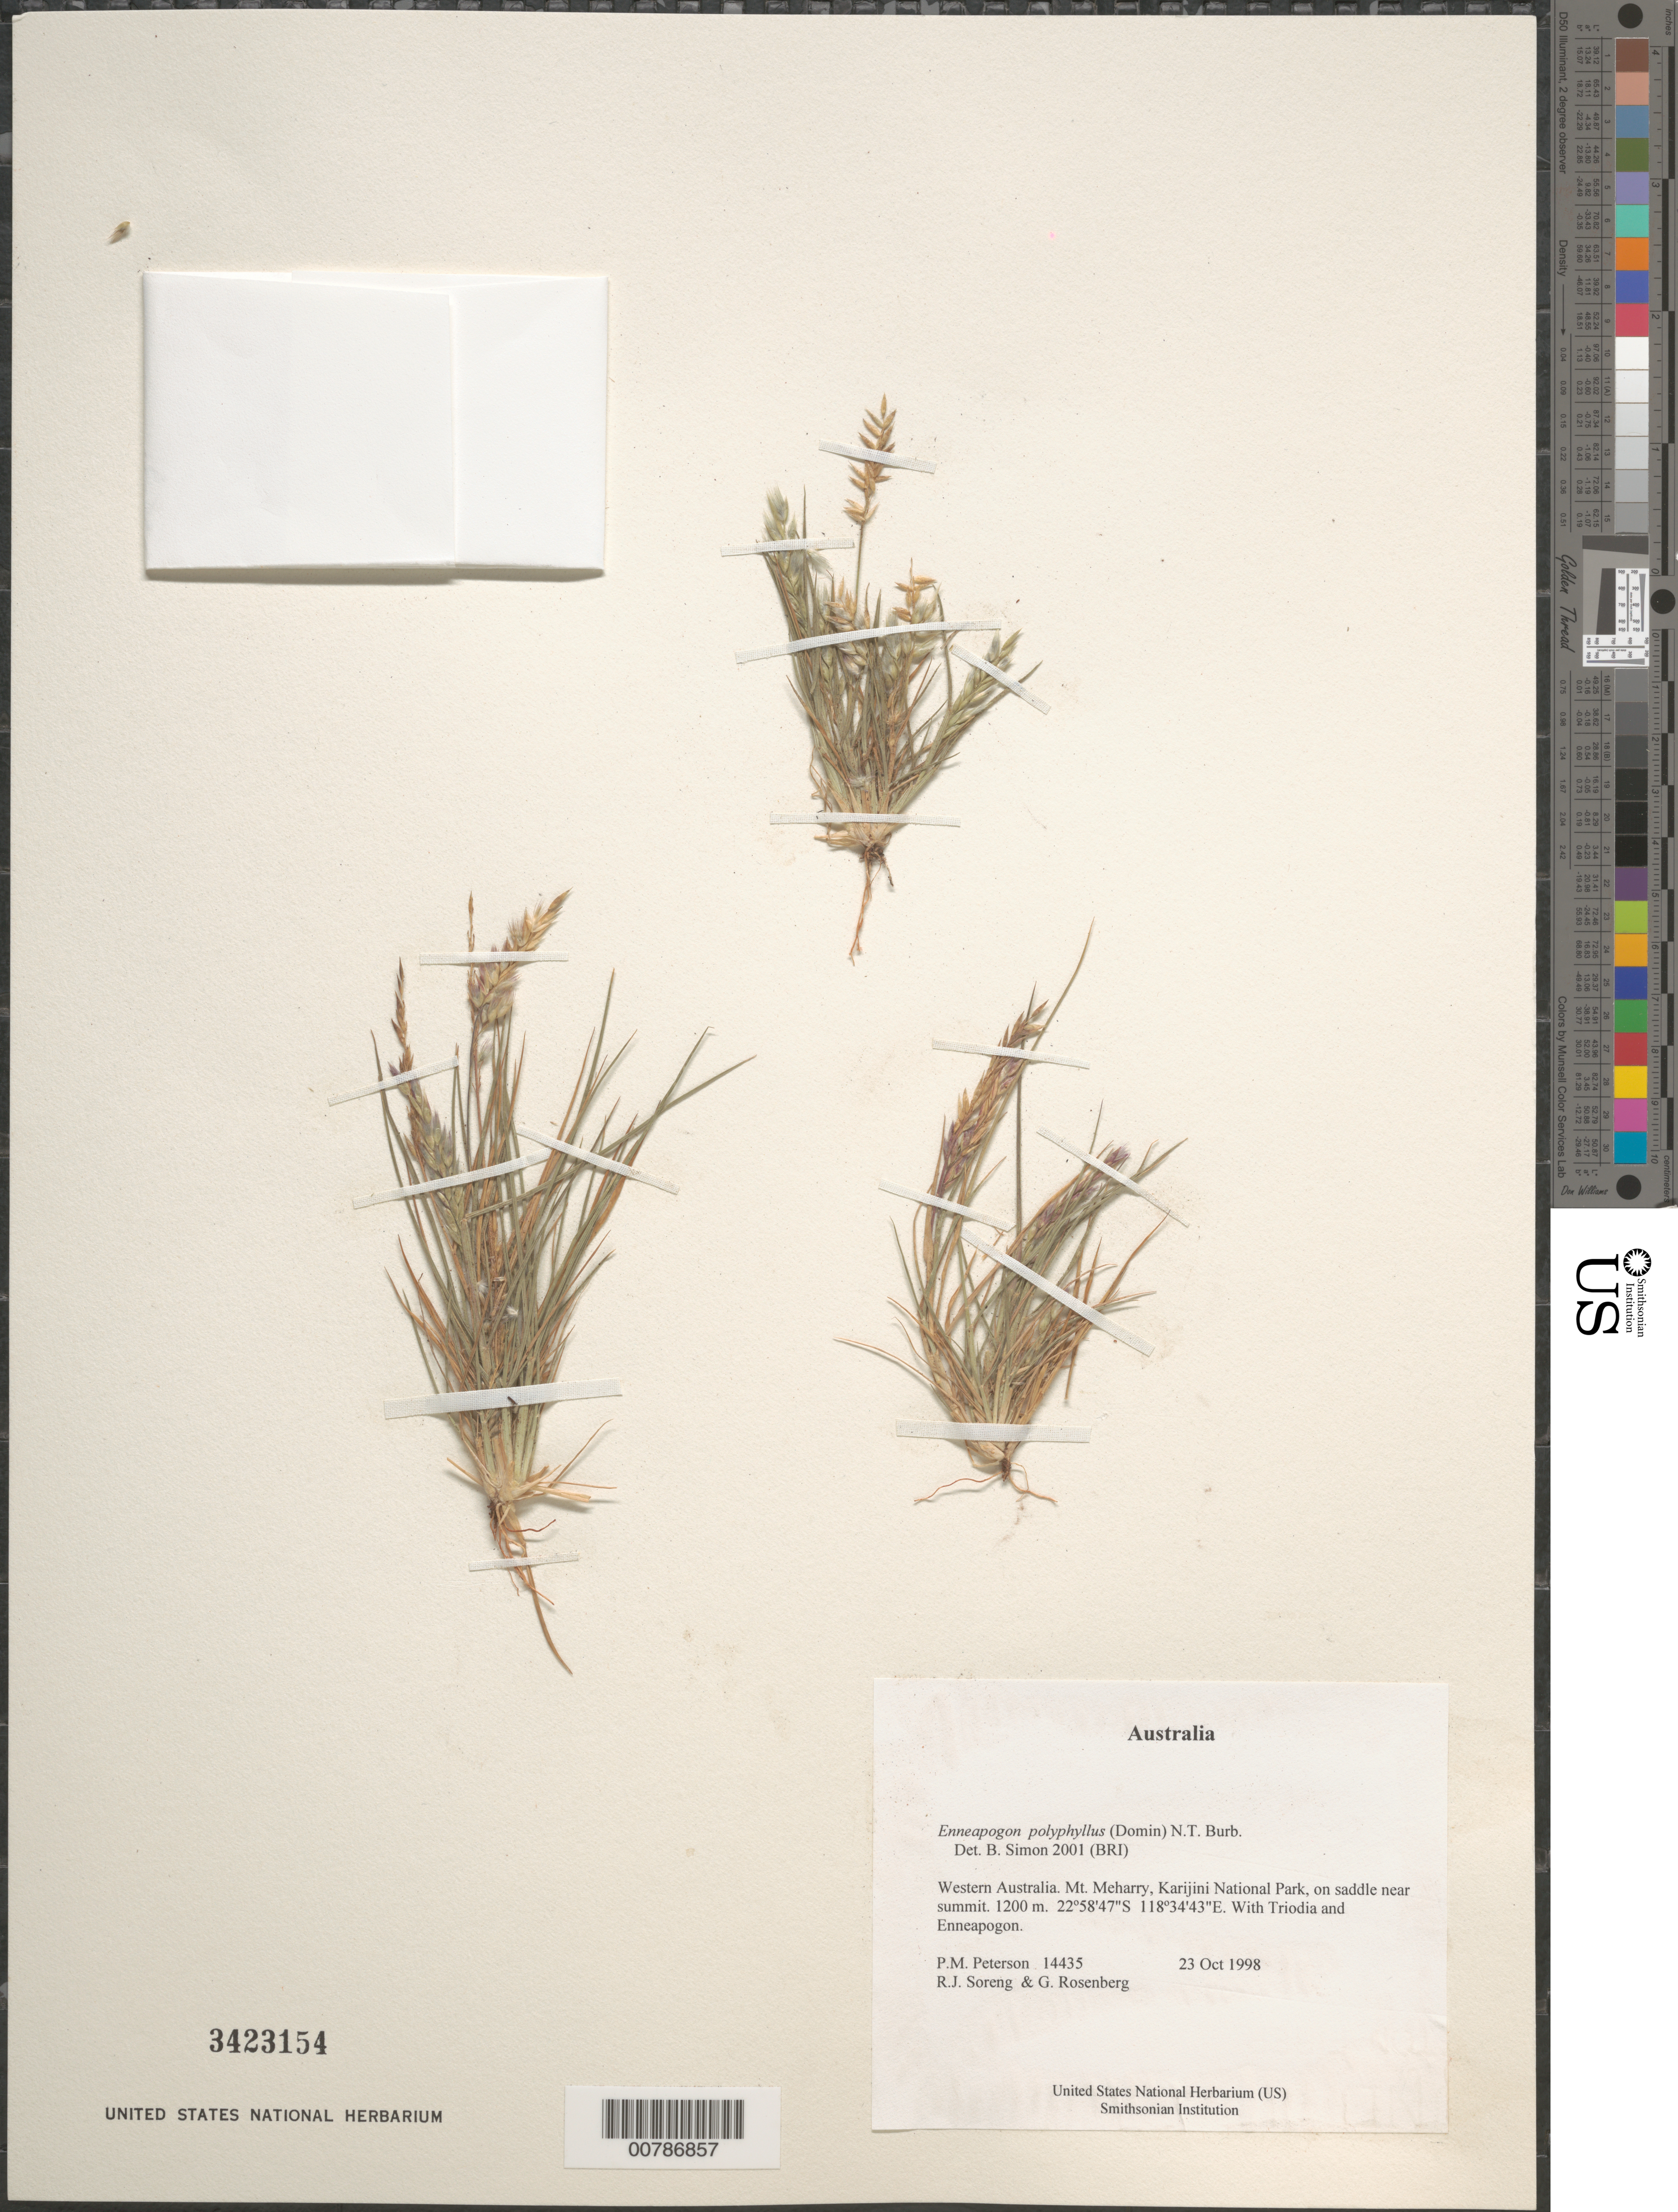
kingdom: Plantae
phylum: Tracheophyta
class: Liliopsida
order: Poales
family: Poaceae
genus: Enneapogon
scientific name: Enneapogon polyphyllus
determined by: Simon, B.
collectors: P. M. Peterson, R. J. Soreng & G. Rosenberg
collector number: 14435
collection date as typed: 23 Oct 1998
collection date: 1998-10-23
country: Australia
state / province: Western Australia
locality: Mt. Meharry, Karijini National Park, on saddle near summit.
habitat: With Triodia and Enneapogon.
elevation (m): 1200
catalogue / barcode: US 3423154